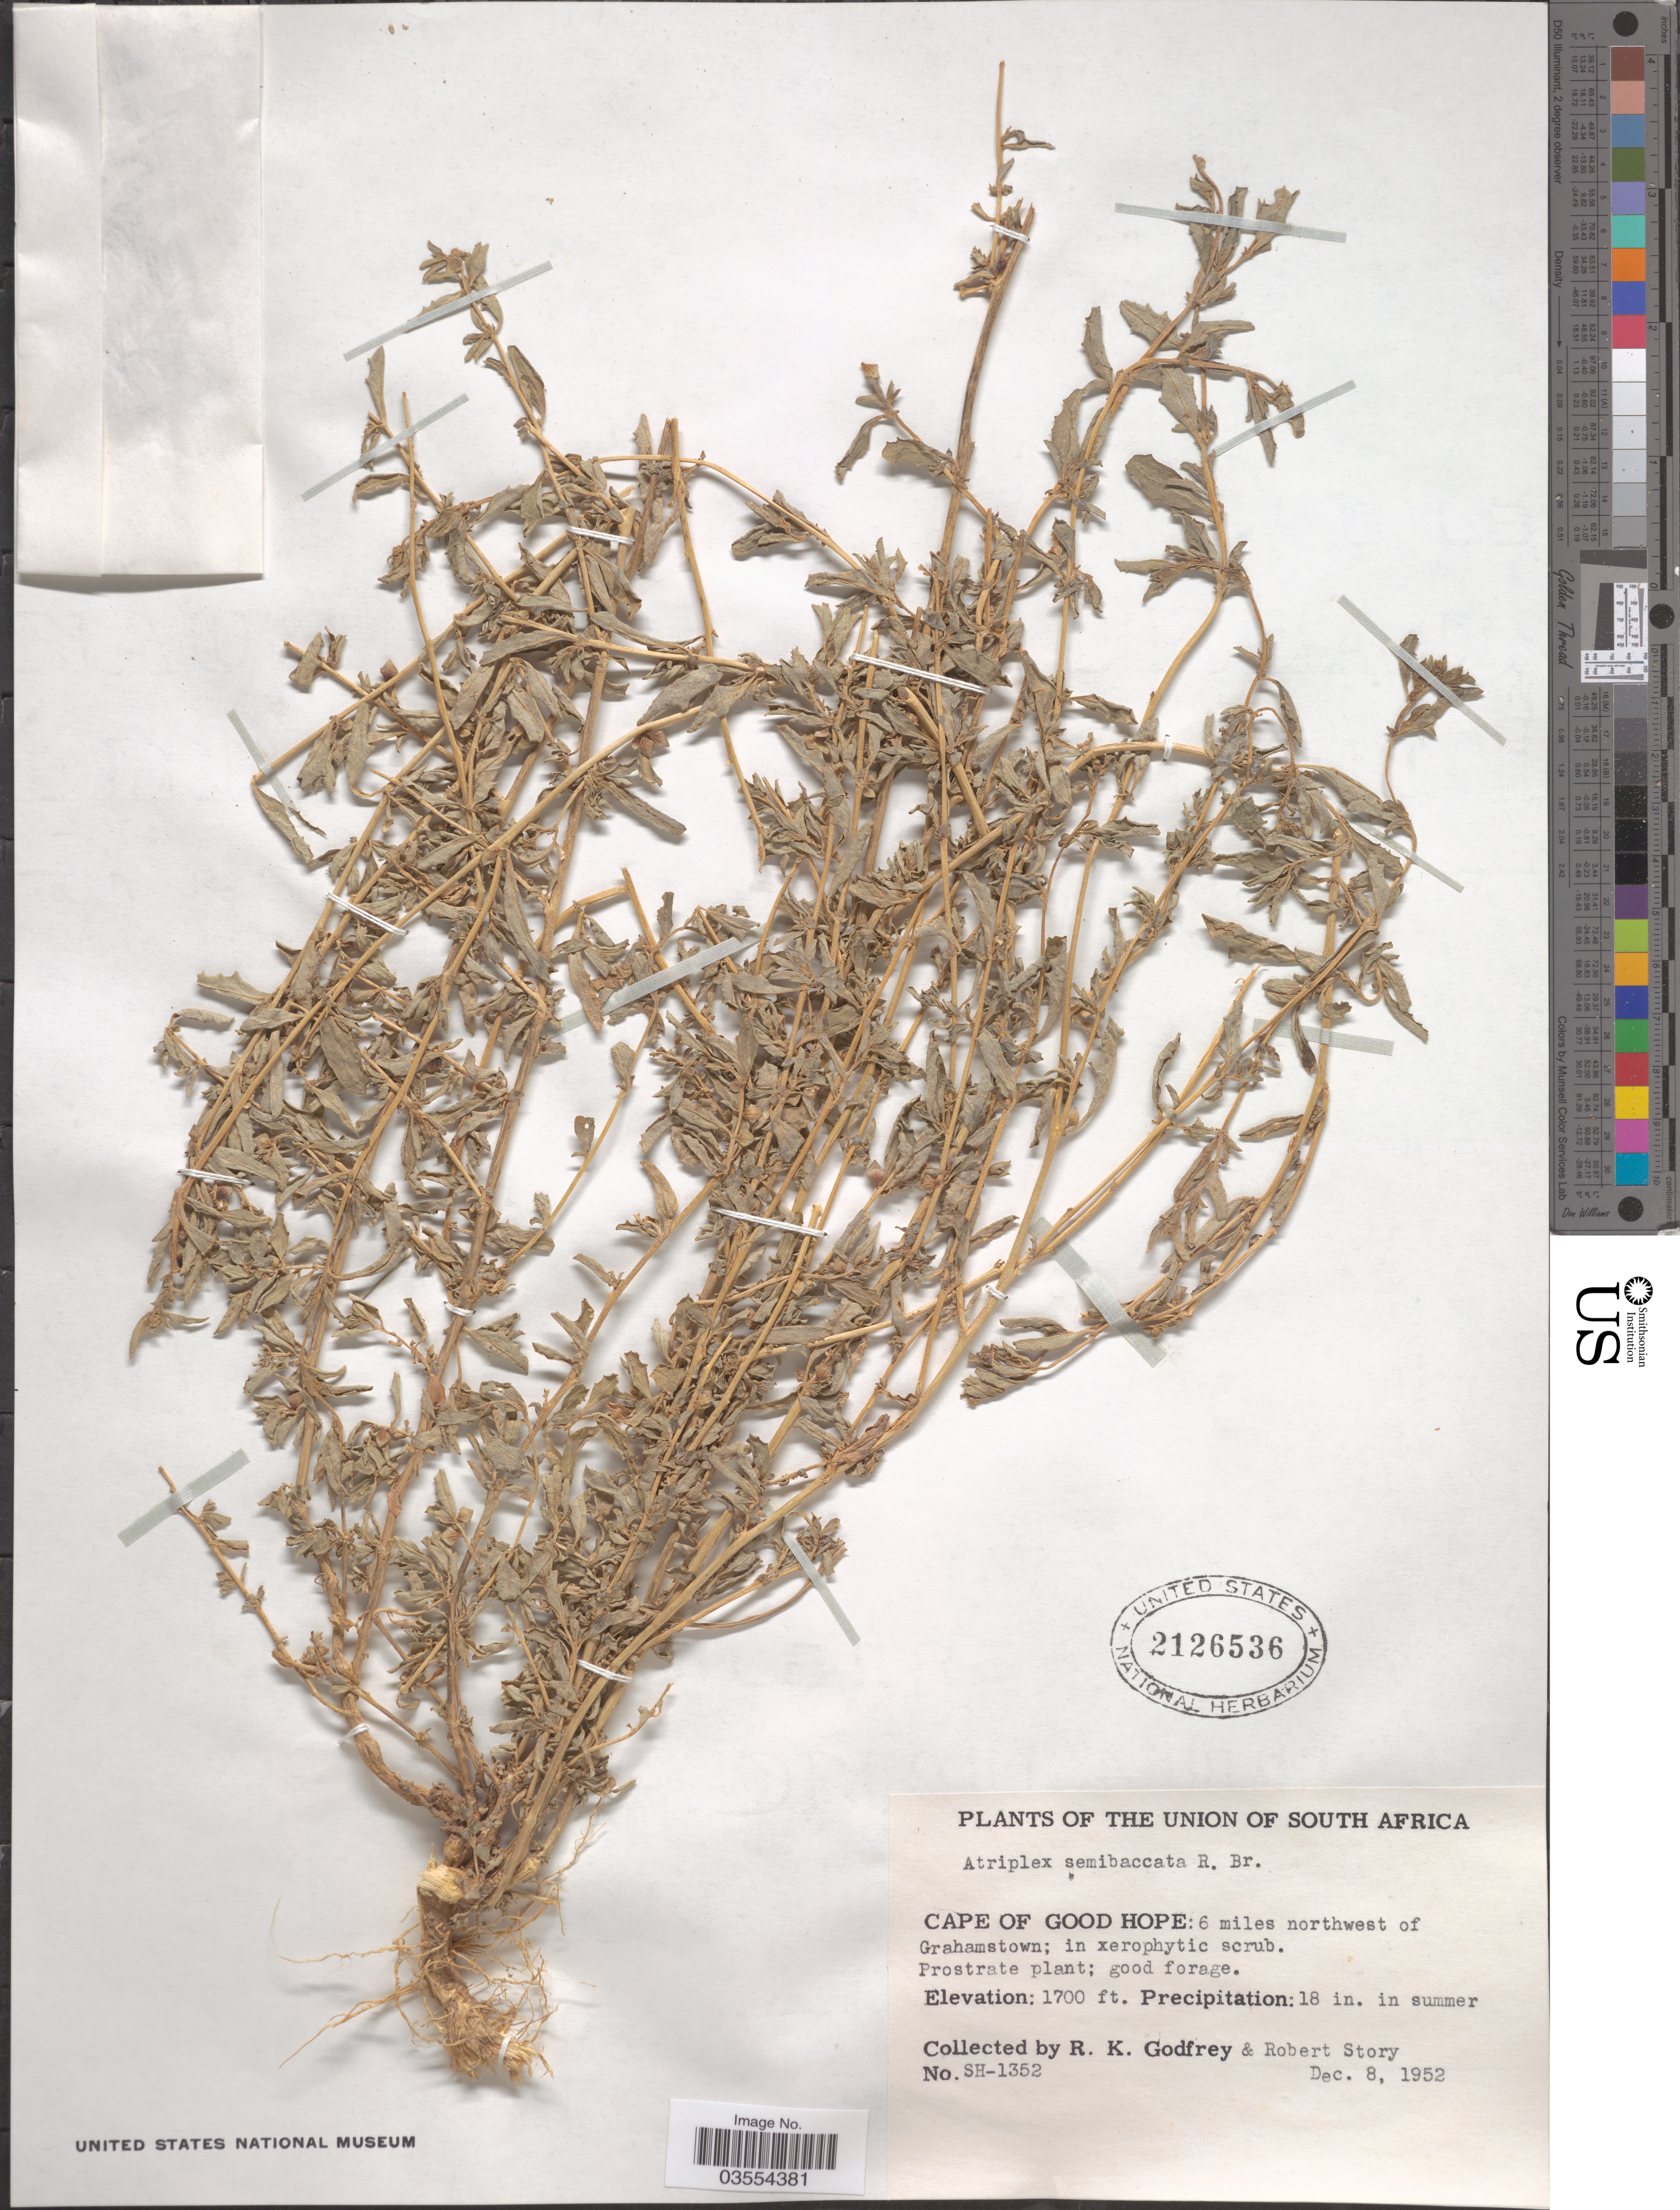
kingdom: Plantae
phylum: Tracheophyta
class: Magnoliopsida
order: Caryophyllales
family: Amaranthaceae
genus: Atriplex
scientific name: Atriplex semibaccata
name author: R. Br.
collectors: R. K. Godfrey & R. Story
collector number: SH-1352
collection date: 1952-12-08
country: South Africa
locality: The Union of South Africa. Cape of Good Hope: 6 miles northwest of Grahamstown.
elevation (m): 518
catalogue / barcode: US 2126536